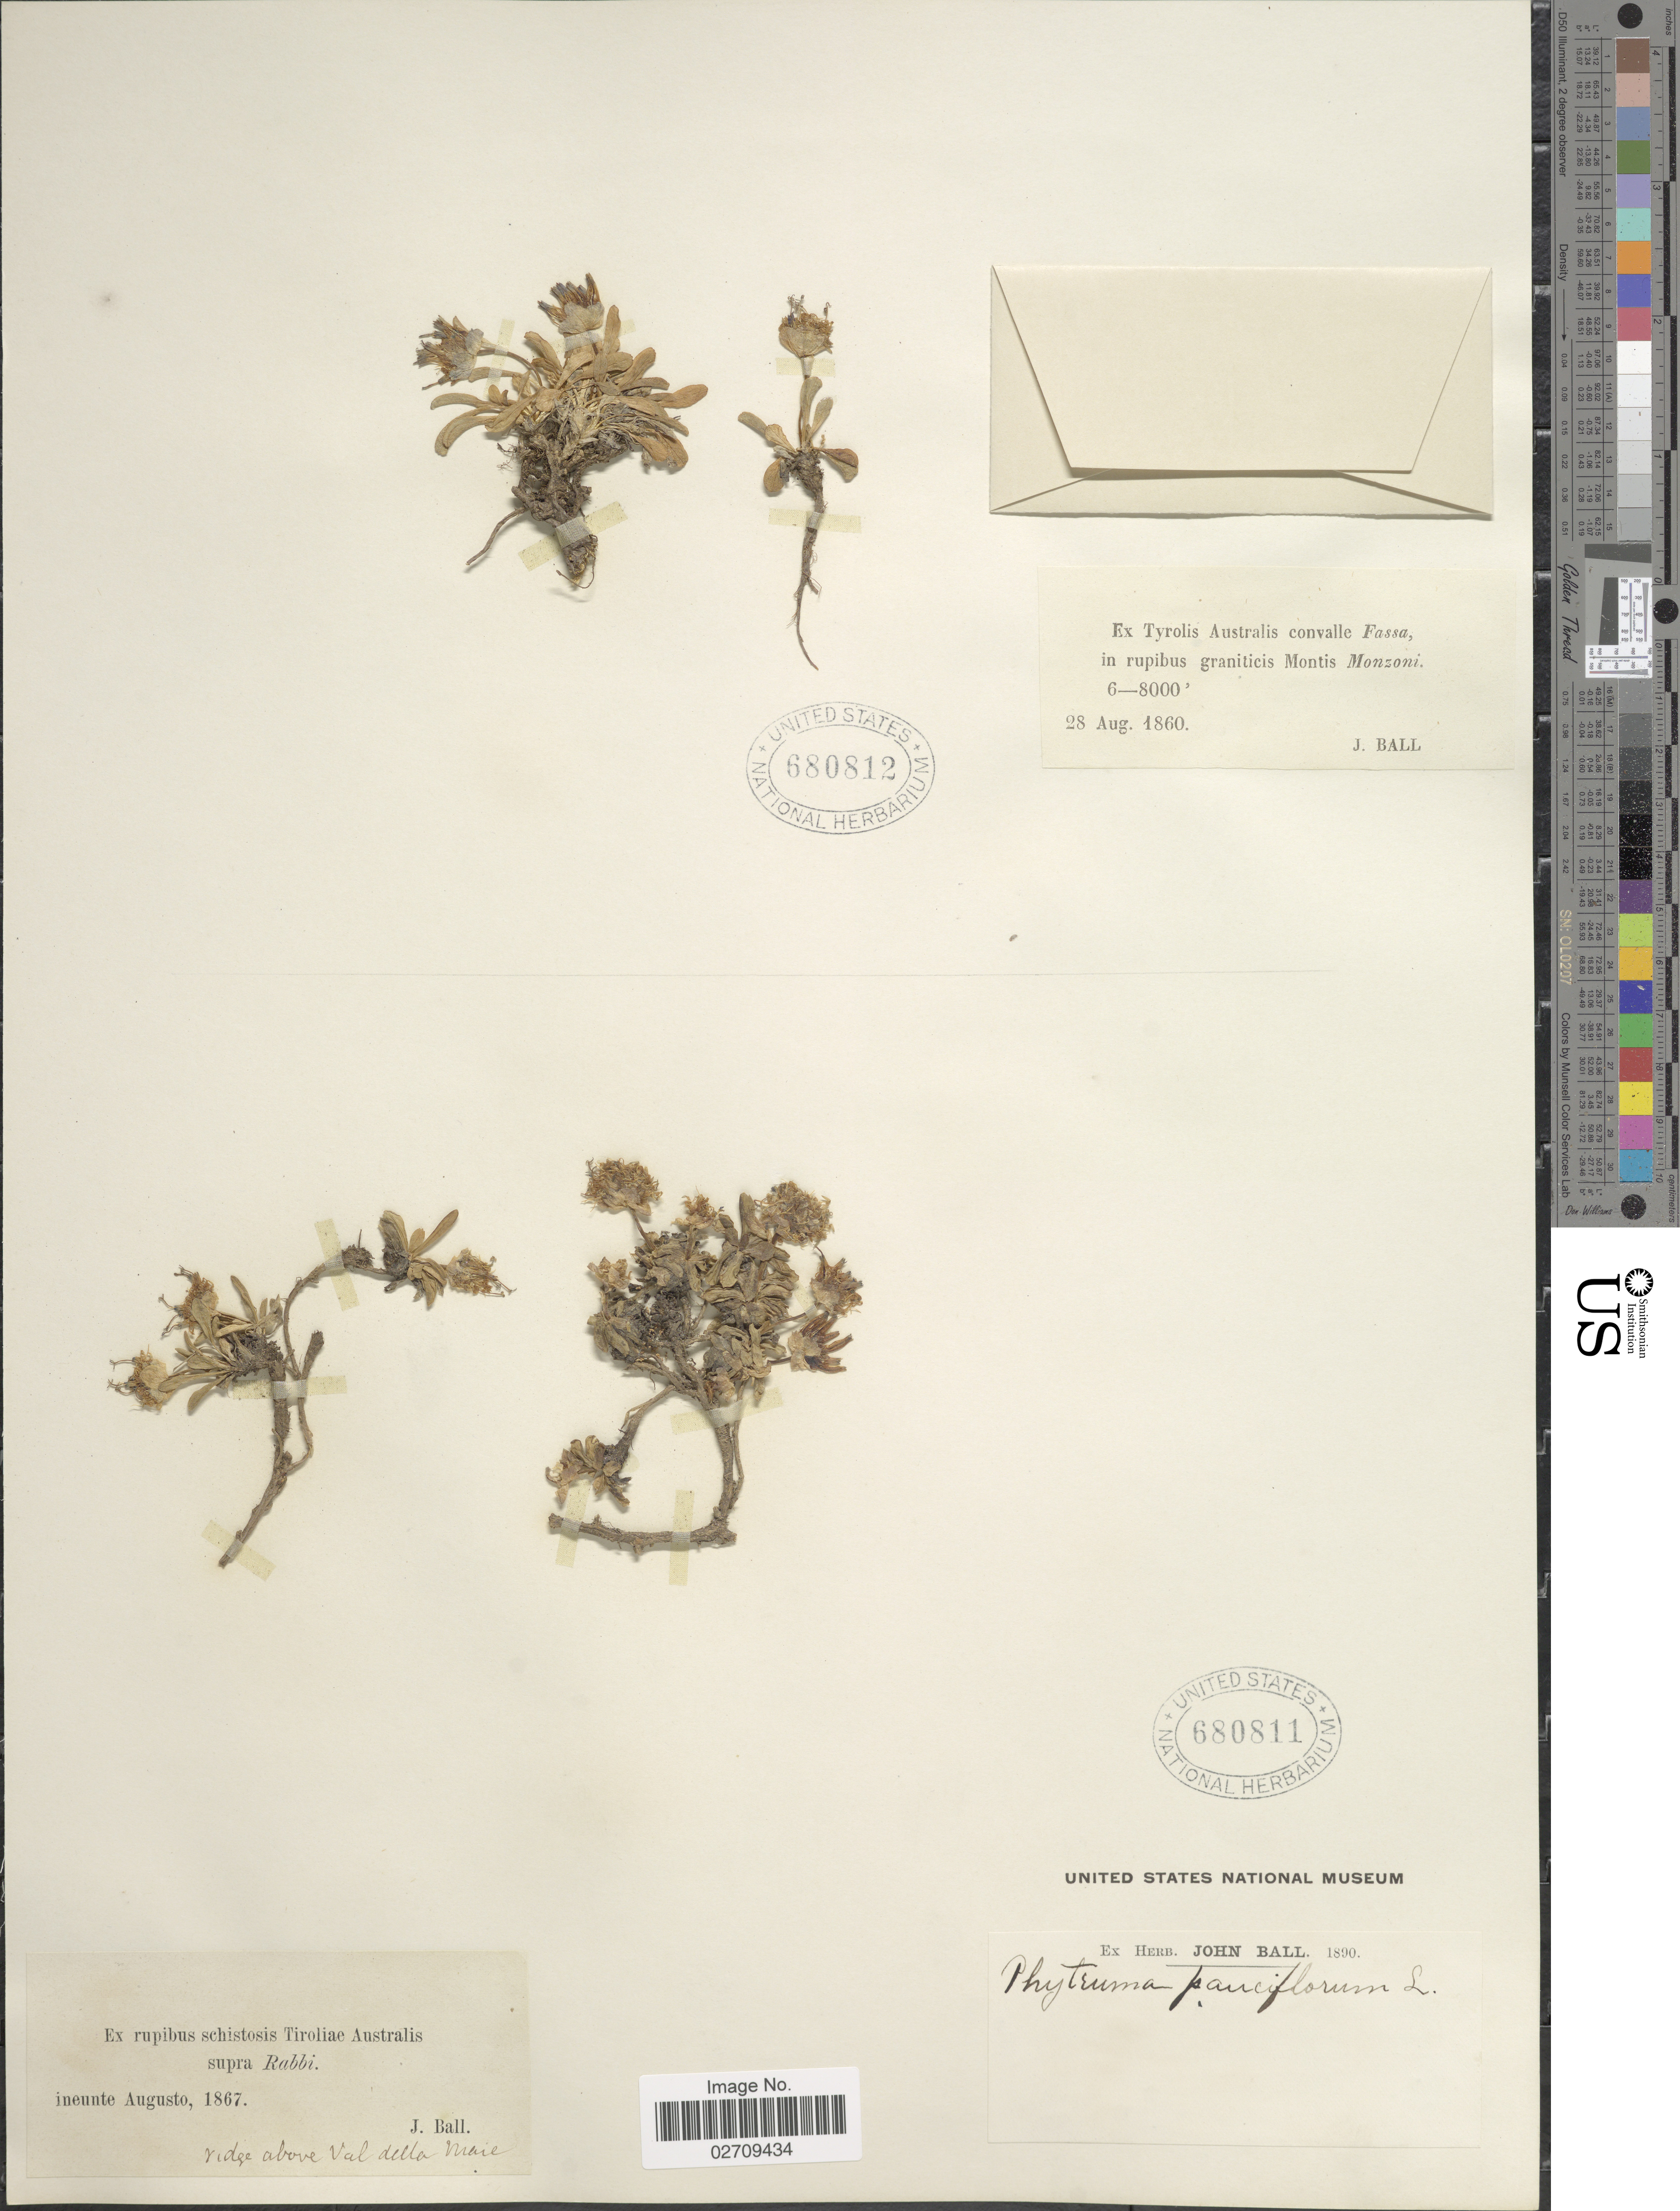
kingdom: Plantae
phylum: Tracheophyta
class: Magnoliopsida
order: Asterales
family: Campanulaceae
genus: Phyteuma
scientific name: Phyteuma pauciflorum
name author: L.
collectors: J. Ball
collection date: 1867-08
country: Italy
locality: Ex rupibus schistosis Tiroliae Australis supra Rabbi, ridge above Val della Maie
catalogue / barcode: US 680811